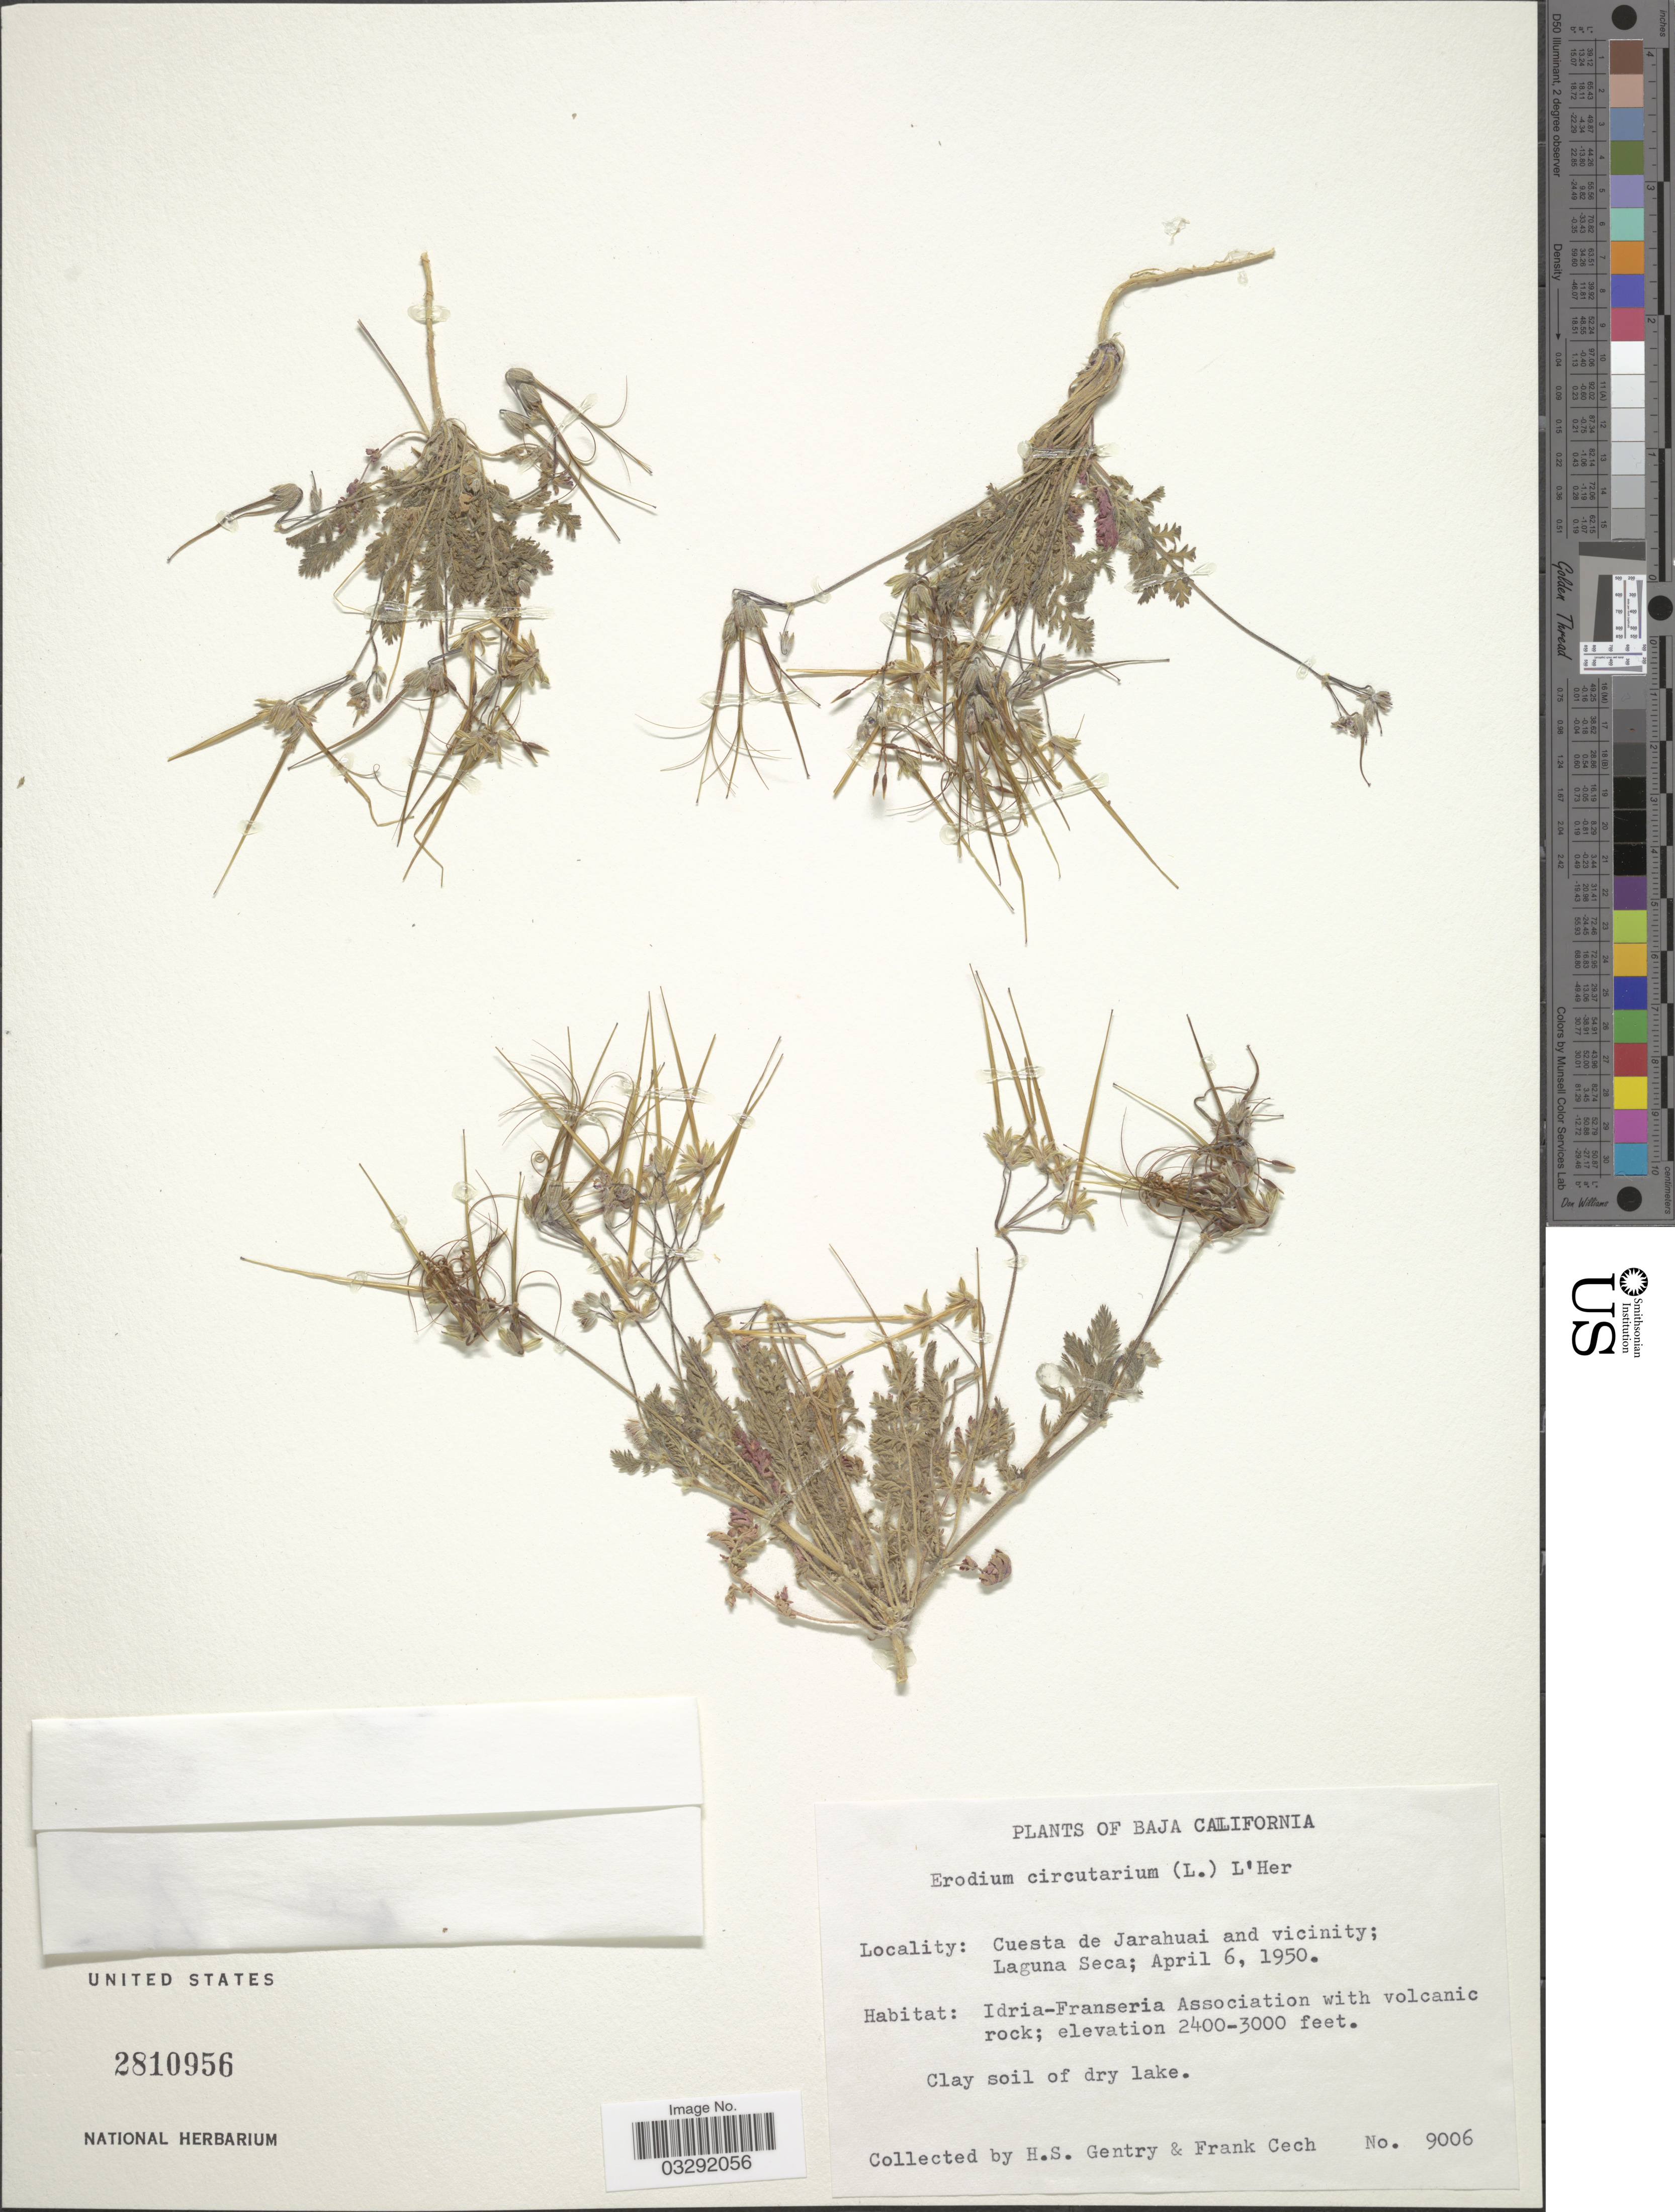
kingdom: Plantae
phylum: Tracheophyta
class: Magnoliopsida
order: Geraniales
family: Geraniaceae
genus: Erodium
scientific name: Erodium cicutarium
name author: (L.) L'Hér.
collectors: H. S. Gentry & F. Cech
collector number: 9006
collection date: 1950-04-06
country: Mexico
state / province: Baja California Norte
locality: Cuesta de Jarahuai and vicinity; Laguna Seca.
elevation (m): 732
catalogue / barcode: US 2810956